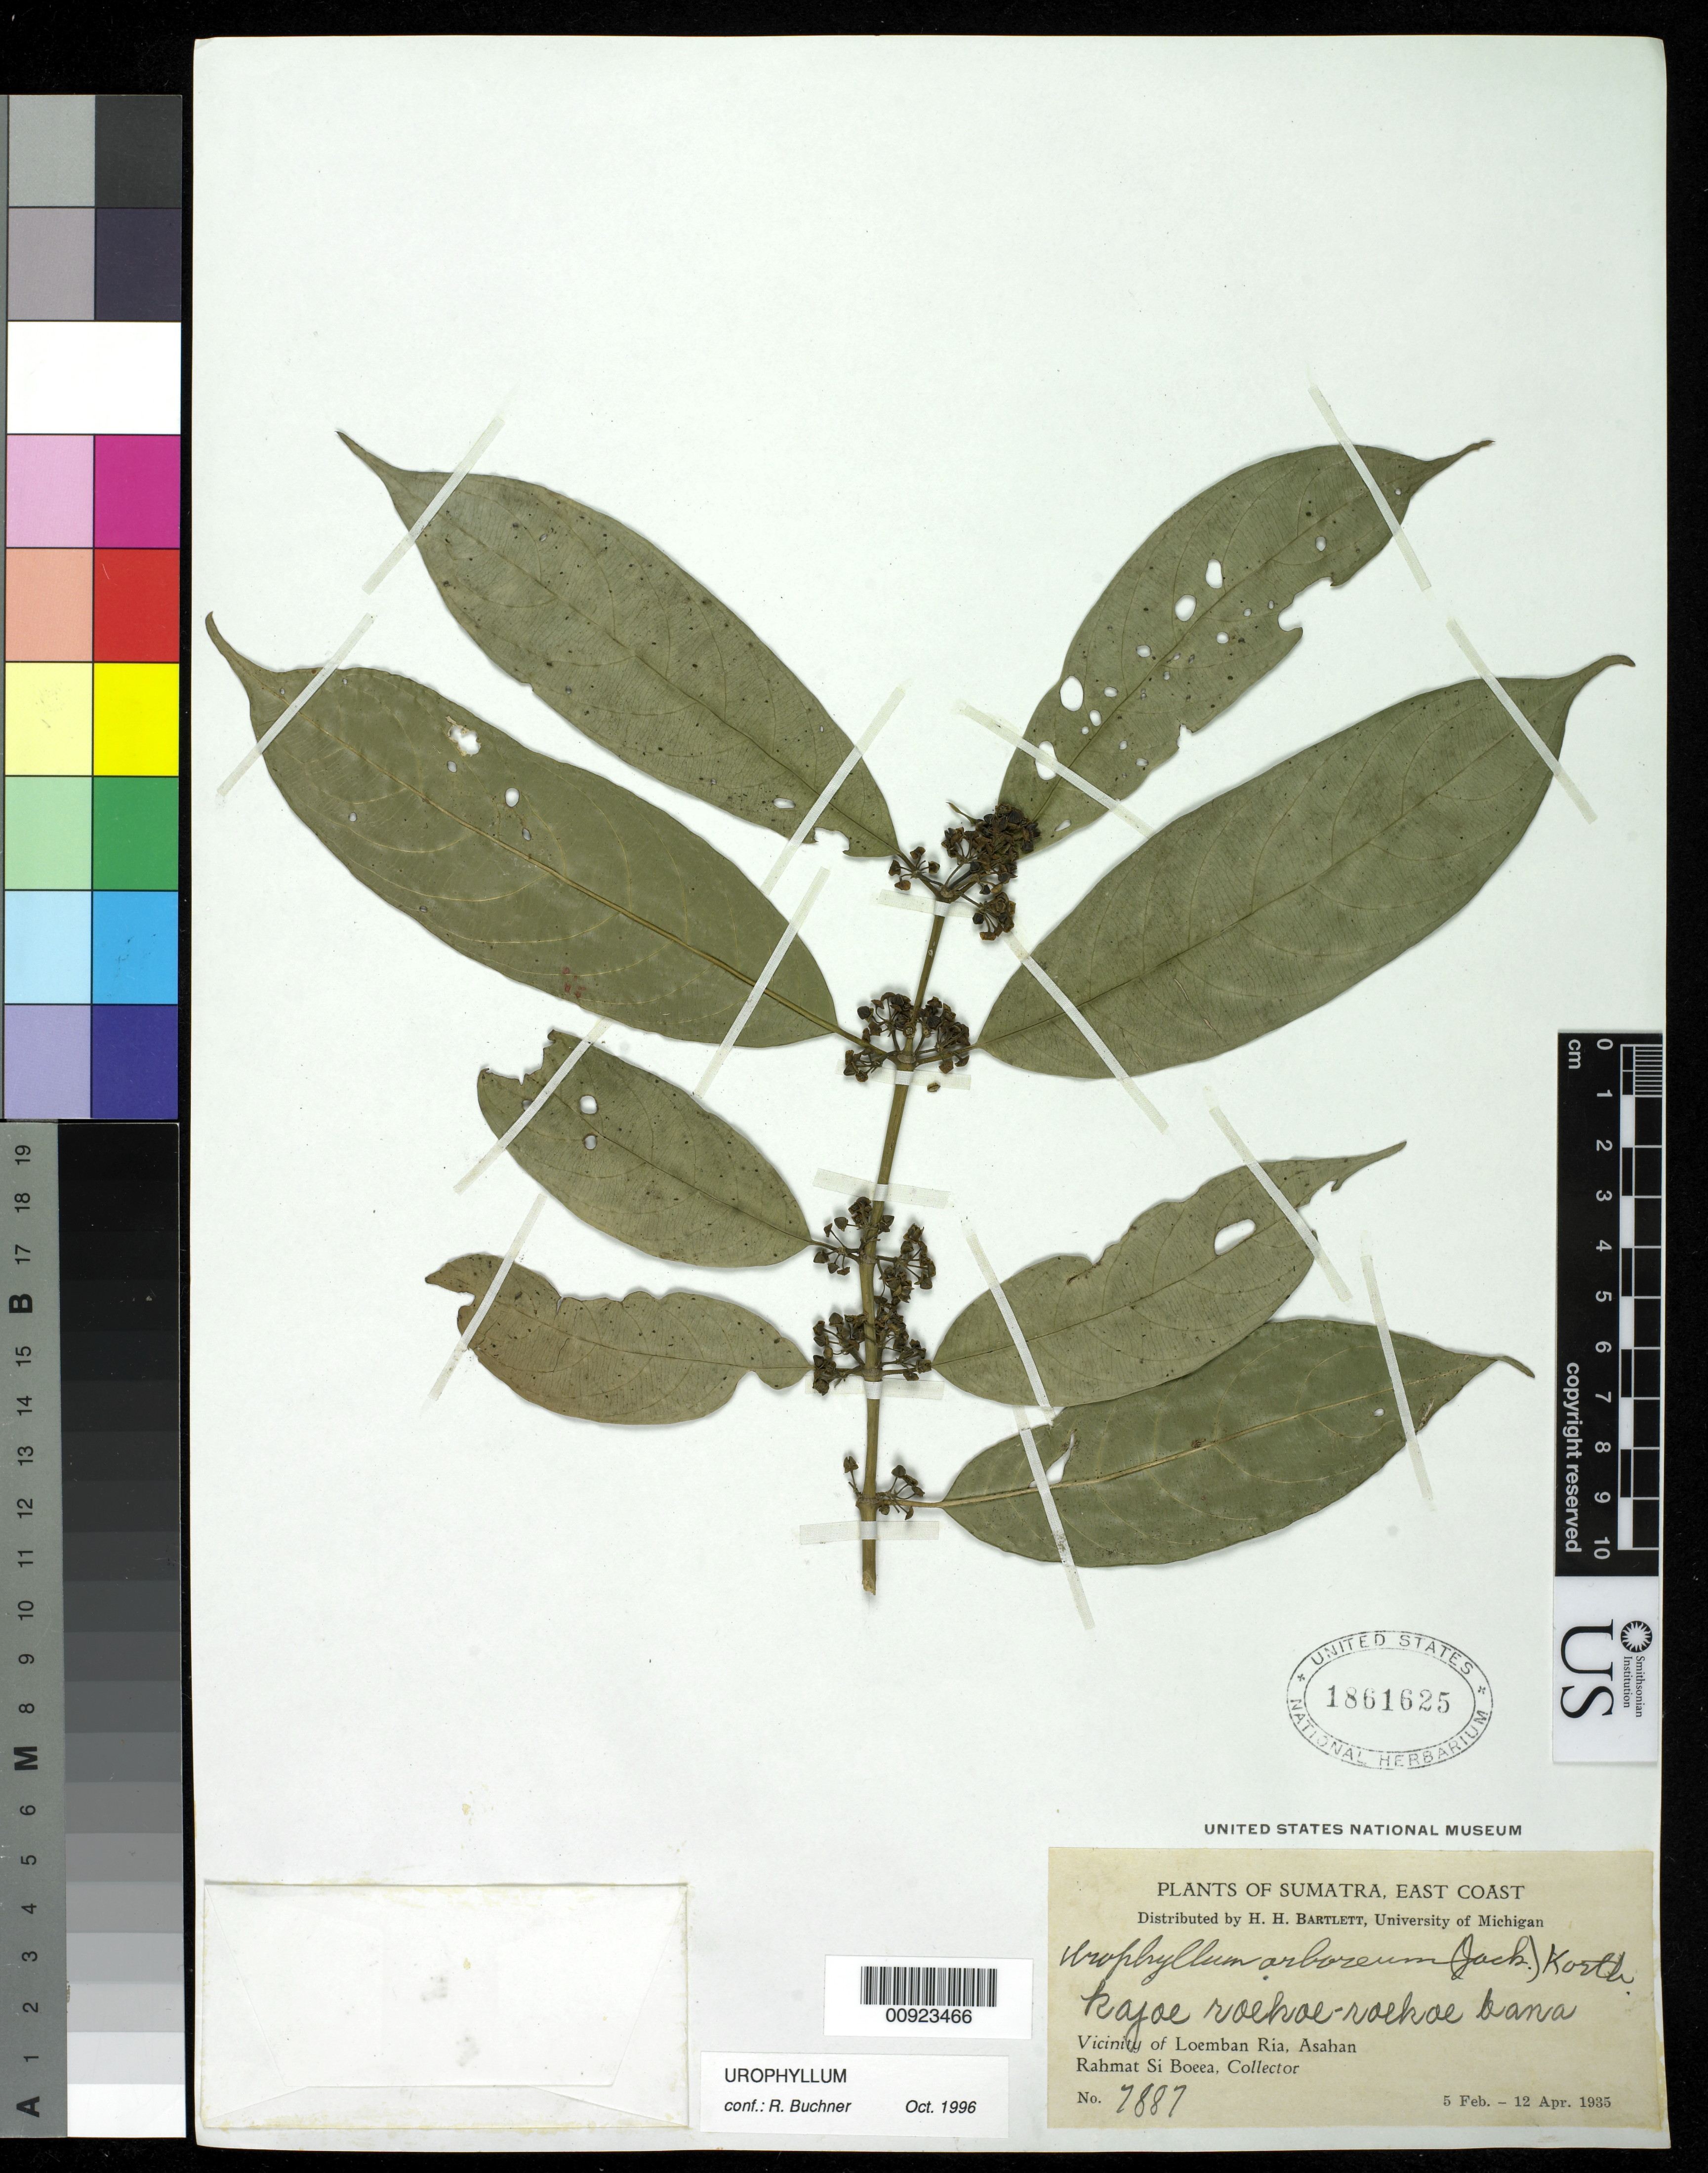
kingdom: Plantae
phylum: Tracheophyta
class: Magnoliopsida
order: Gentianales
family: Rubiaceae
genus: Urophyllum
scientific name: Urophyllum arboreum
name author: (Reinw. ex Blume) Korth.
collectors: Rahmat Si Boeea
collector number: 7887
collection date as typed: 05 Feb 1935 to 12 Apr 1935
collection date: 1935-02-05/1935-04-12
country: Indonesia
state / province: Sumatra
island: Sumatra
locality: Vicinity of Loemban Ria, Asahan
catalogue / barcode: US 1861625